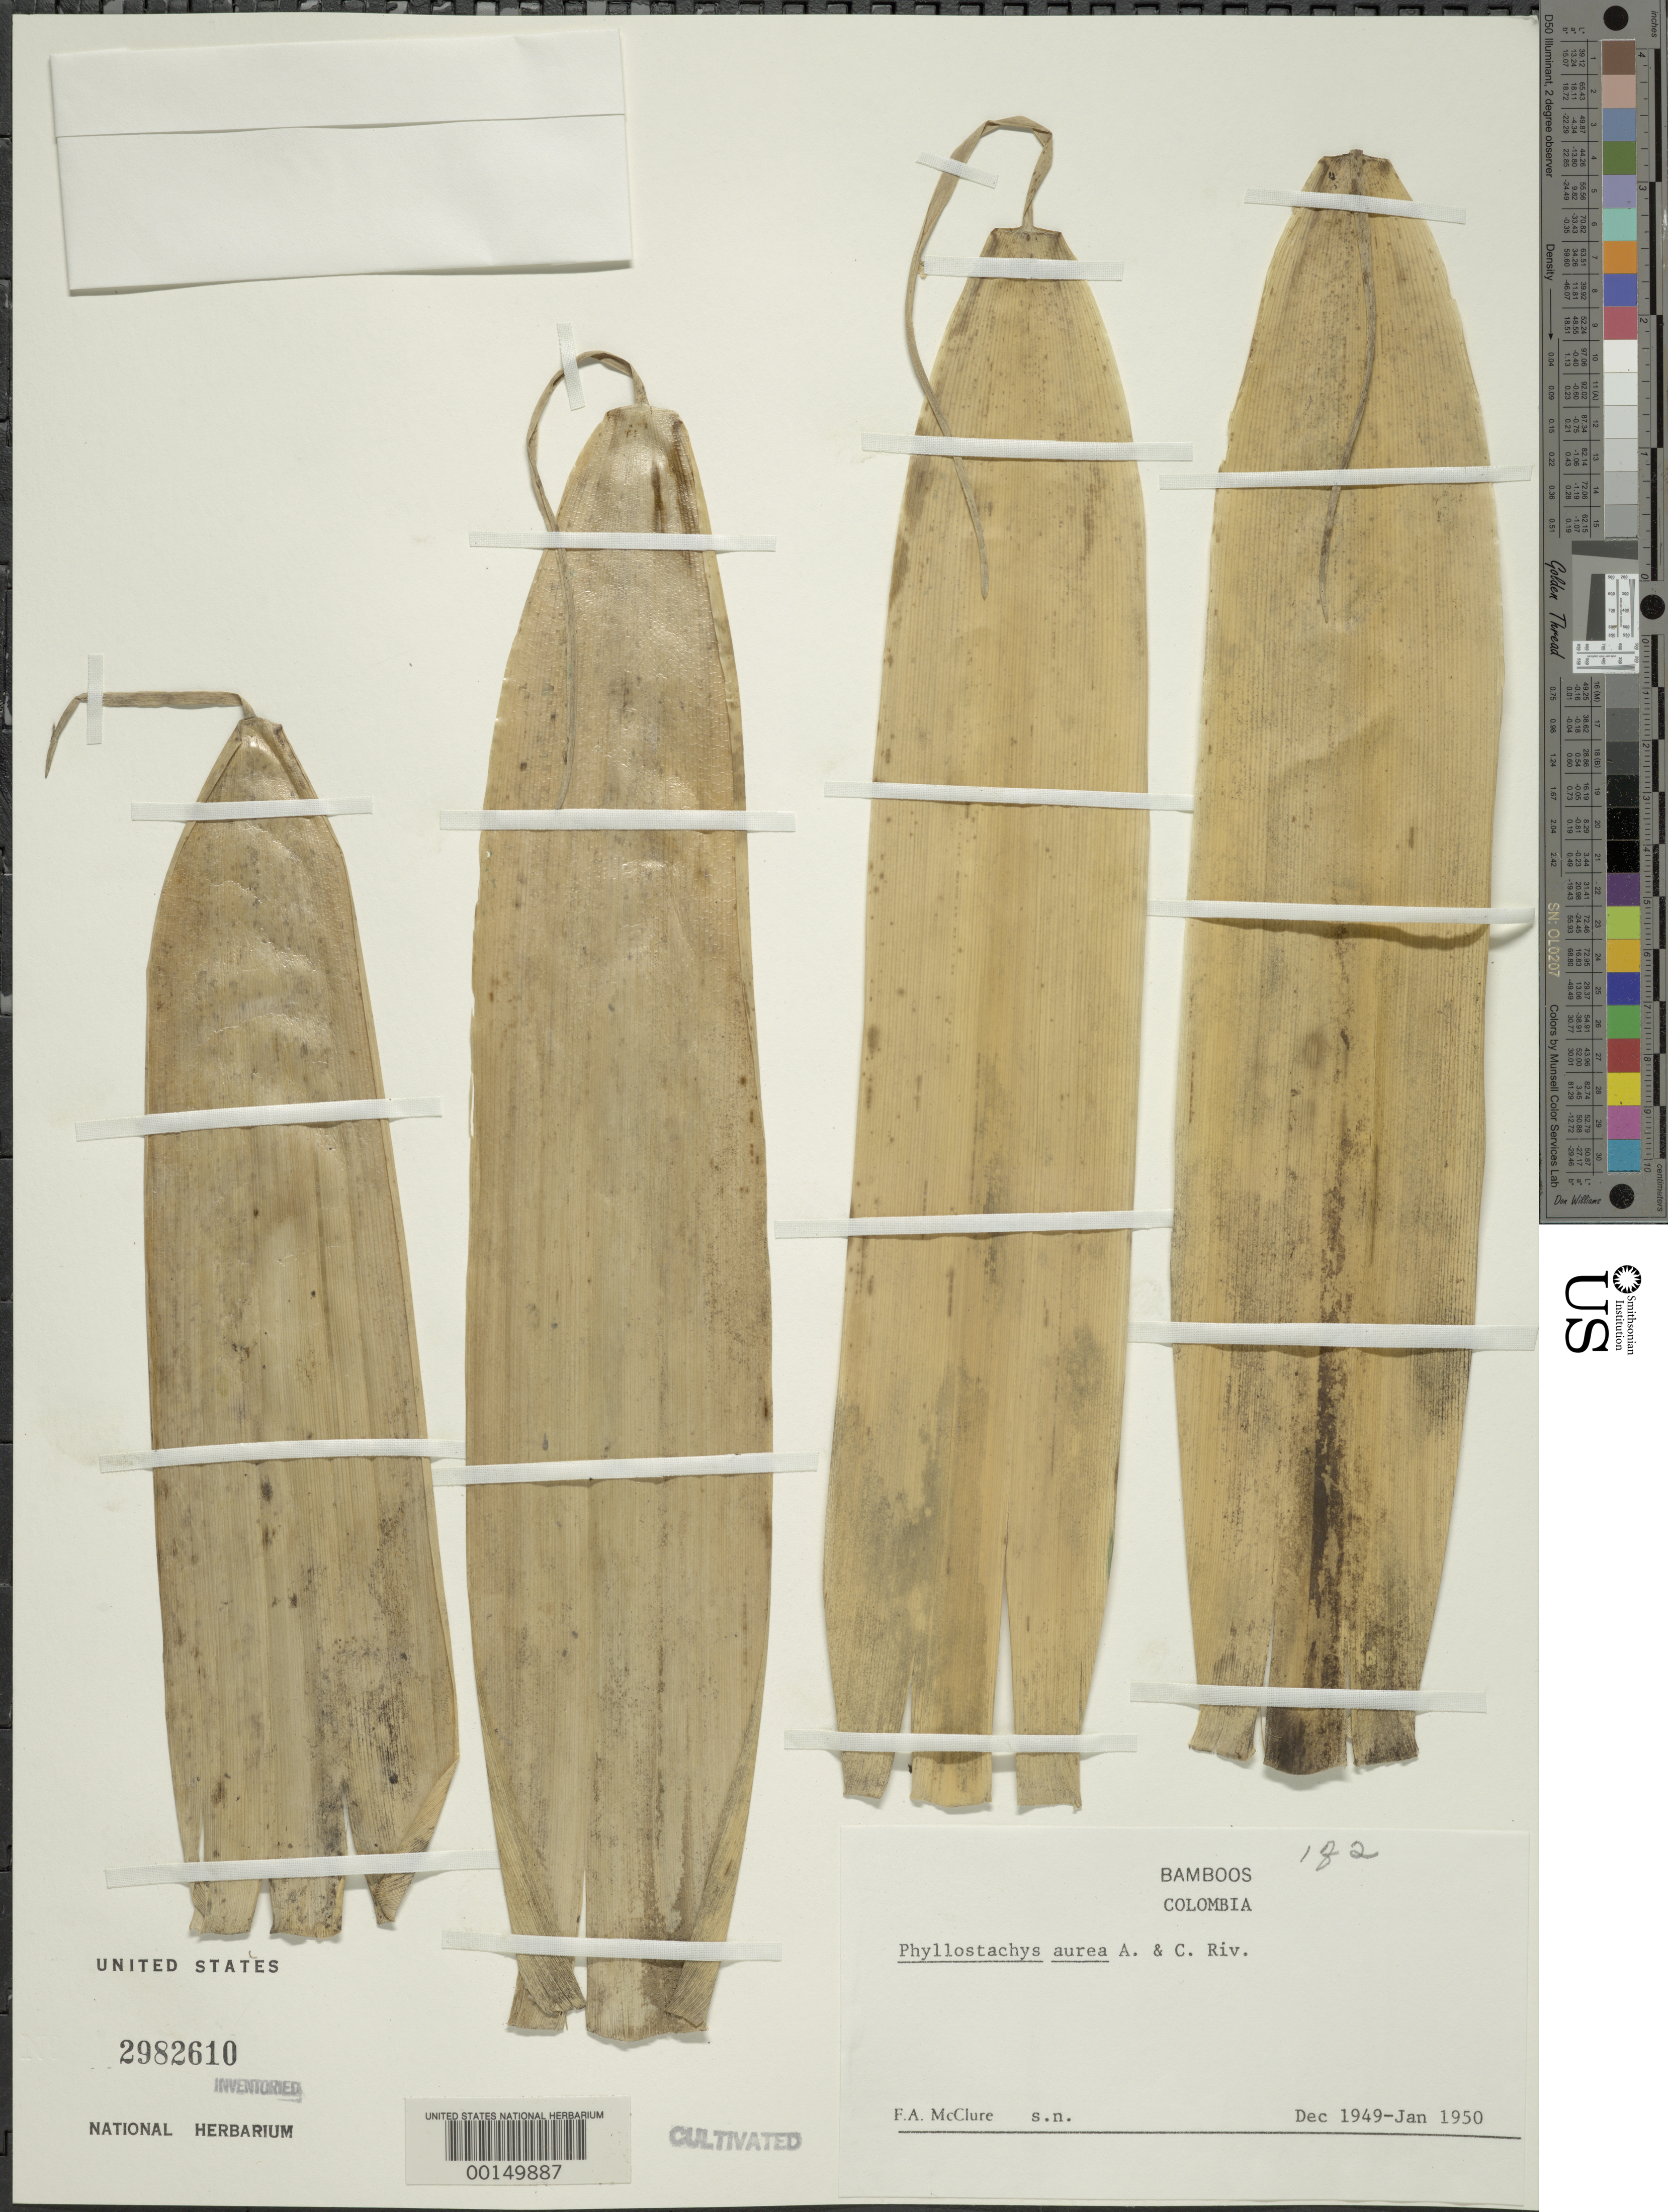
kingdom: Plantae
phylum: Tracheophyta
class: Liliopsida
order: Poales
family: Poaceae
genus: Phyllostachys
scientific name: Phyllostachys aurea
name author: Rivière & C. Rivière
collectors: F. A. McClure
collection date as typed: Dec 1949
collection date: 1949-12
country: Colombia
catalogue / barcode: US 2982610